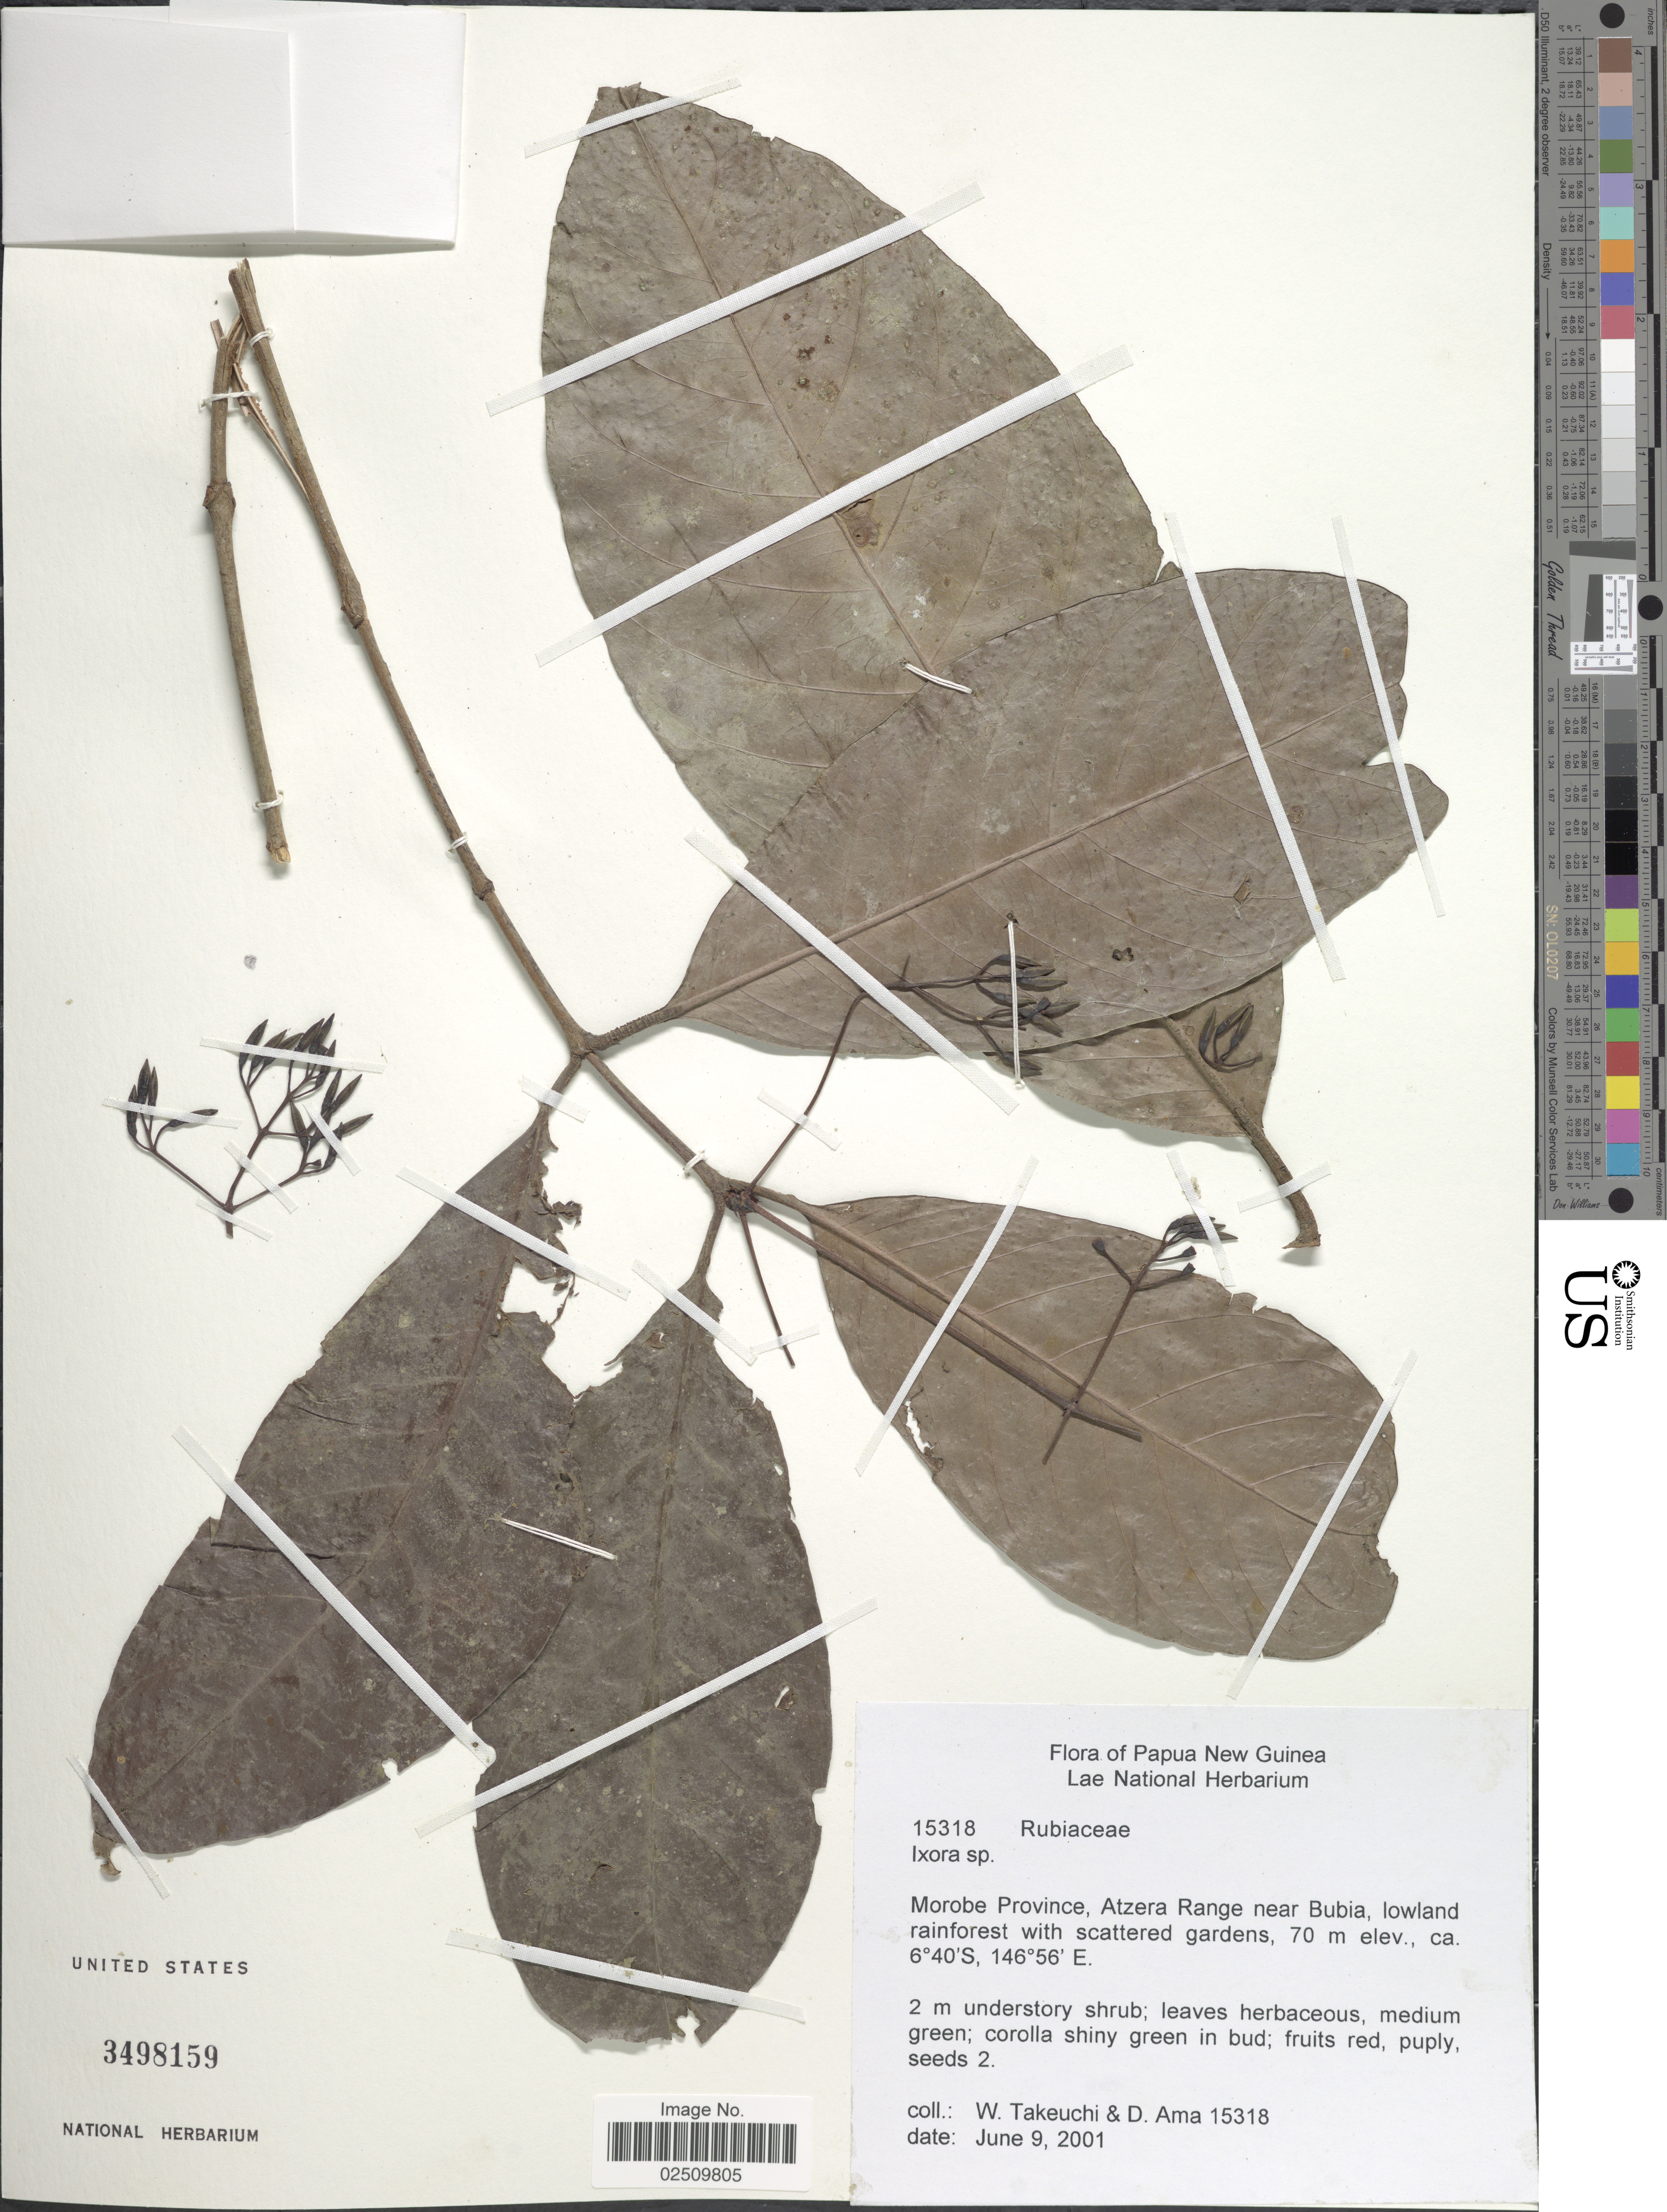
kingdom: Plantae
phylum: Tracheophyta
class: Magnoliopsida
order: Gentianales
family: Rubiaceae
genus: Ixora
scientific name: Ixora sp.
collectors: W. Takeuchi & D. Ama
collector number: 15318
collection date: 2001-06-09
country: Papua New Guinea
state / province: Morobe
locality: Atzera Range near Bubia, lowland rainforest with scattered gardens.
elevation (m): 70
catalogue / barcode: US 3498159